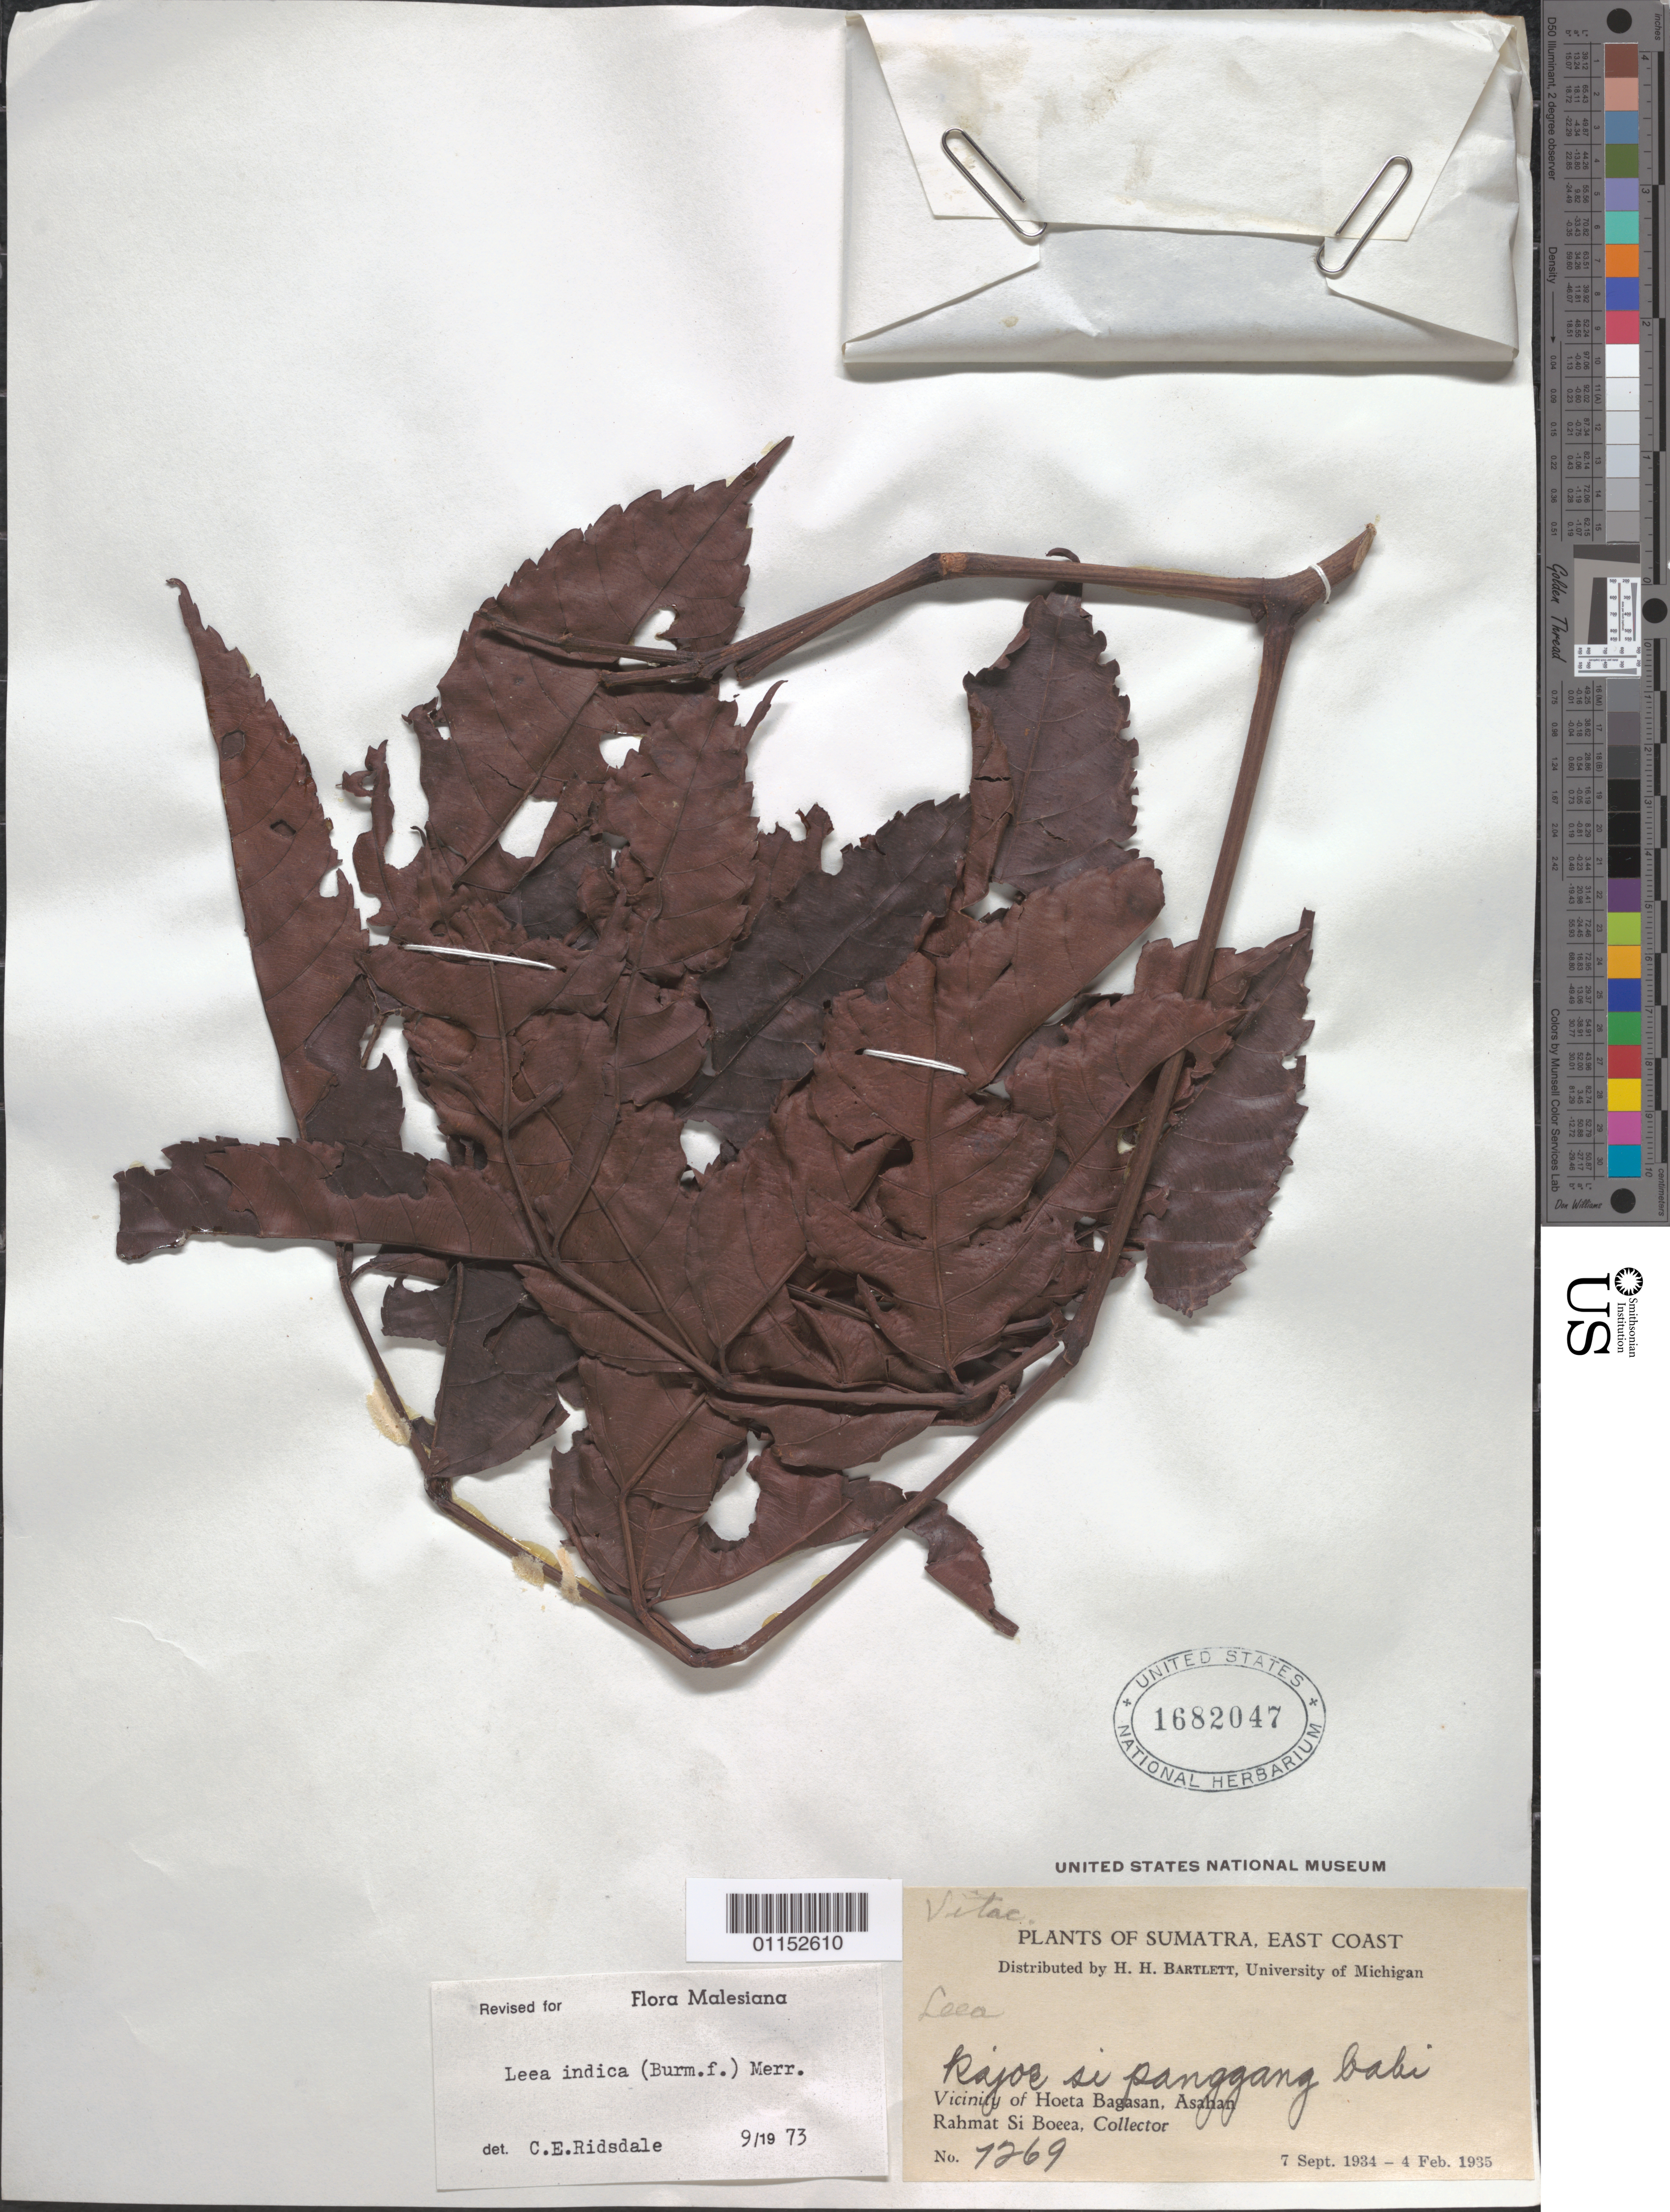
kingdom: Plantae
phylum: Tracheophyta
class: Magnoliopsida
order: Vitales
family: Vitaceae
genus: Leea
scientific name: Leea indica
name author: (Burm. f.) Merr.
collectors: Rahmat Si Boeea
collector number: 7269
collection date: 1934-09-07/1935-02-04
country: Indonesia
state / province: Sumatra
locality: Vicinity of Hoeta Bagasan, Asahan.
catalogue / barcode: US 1682047